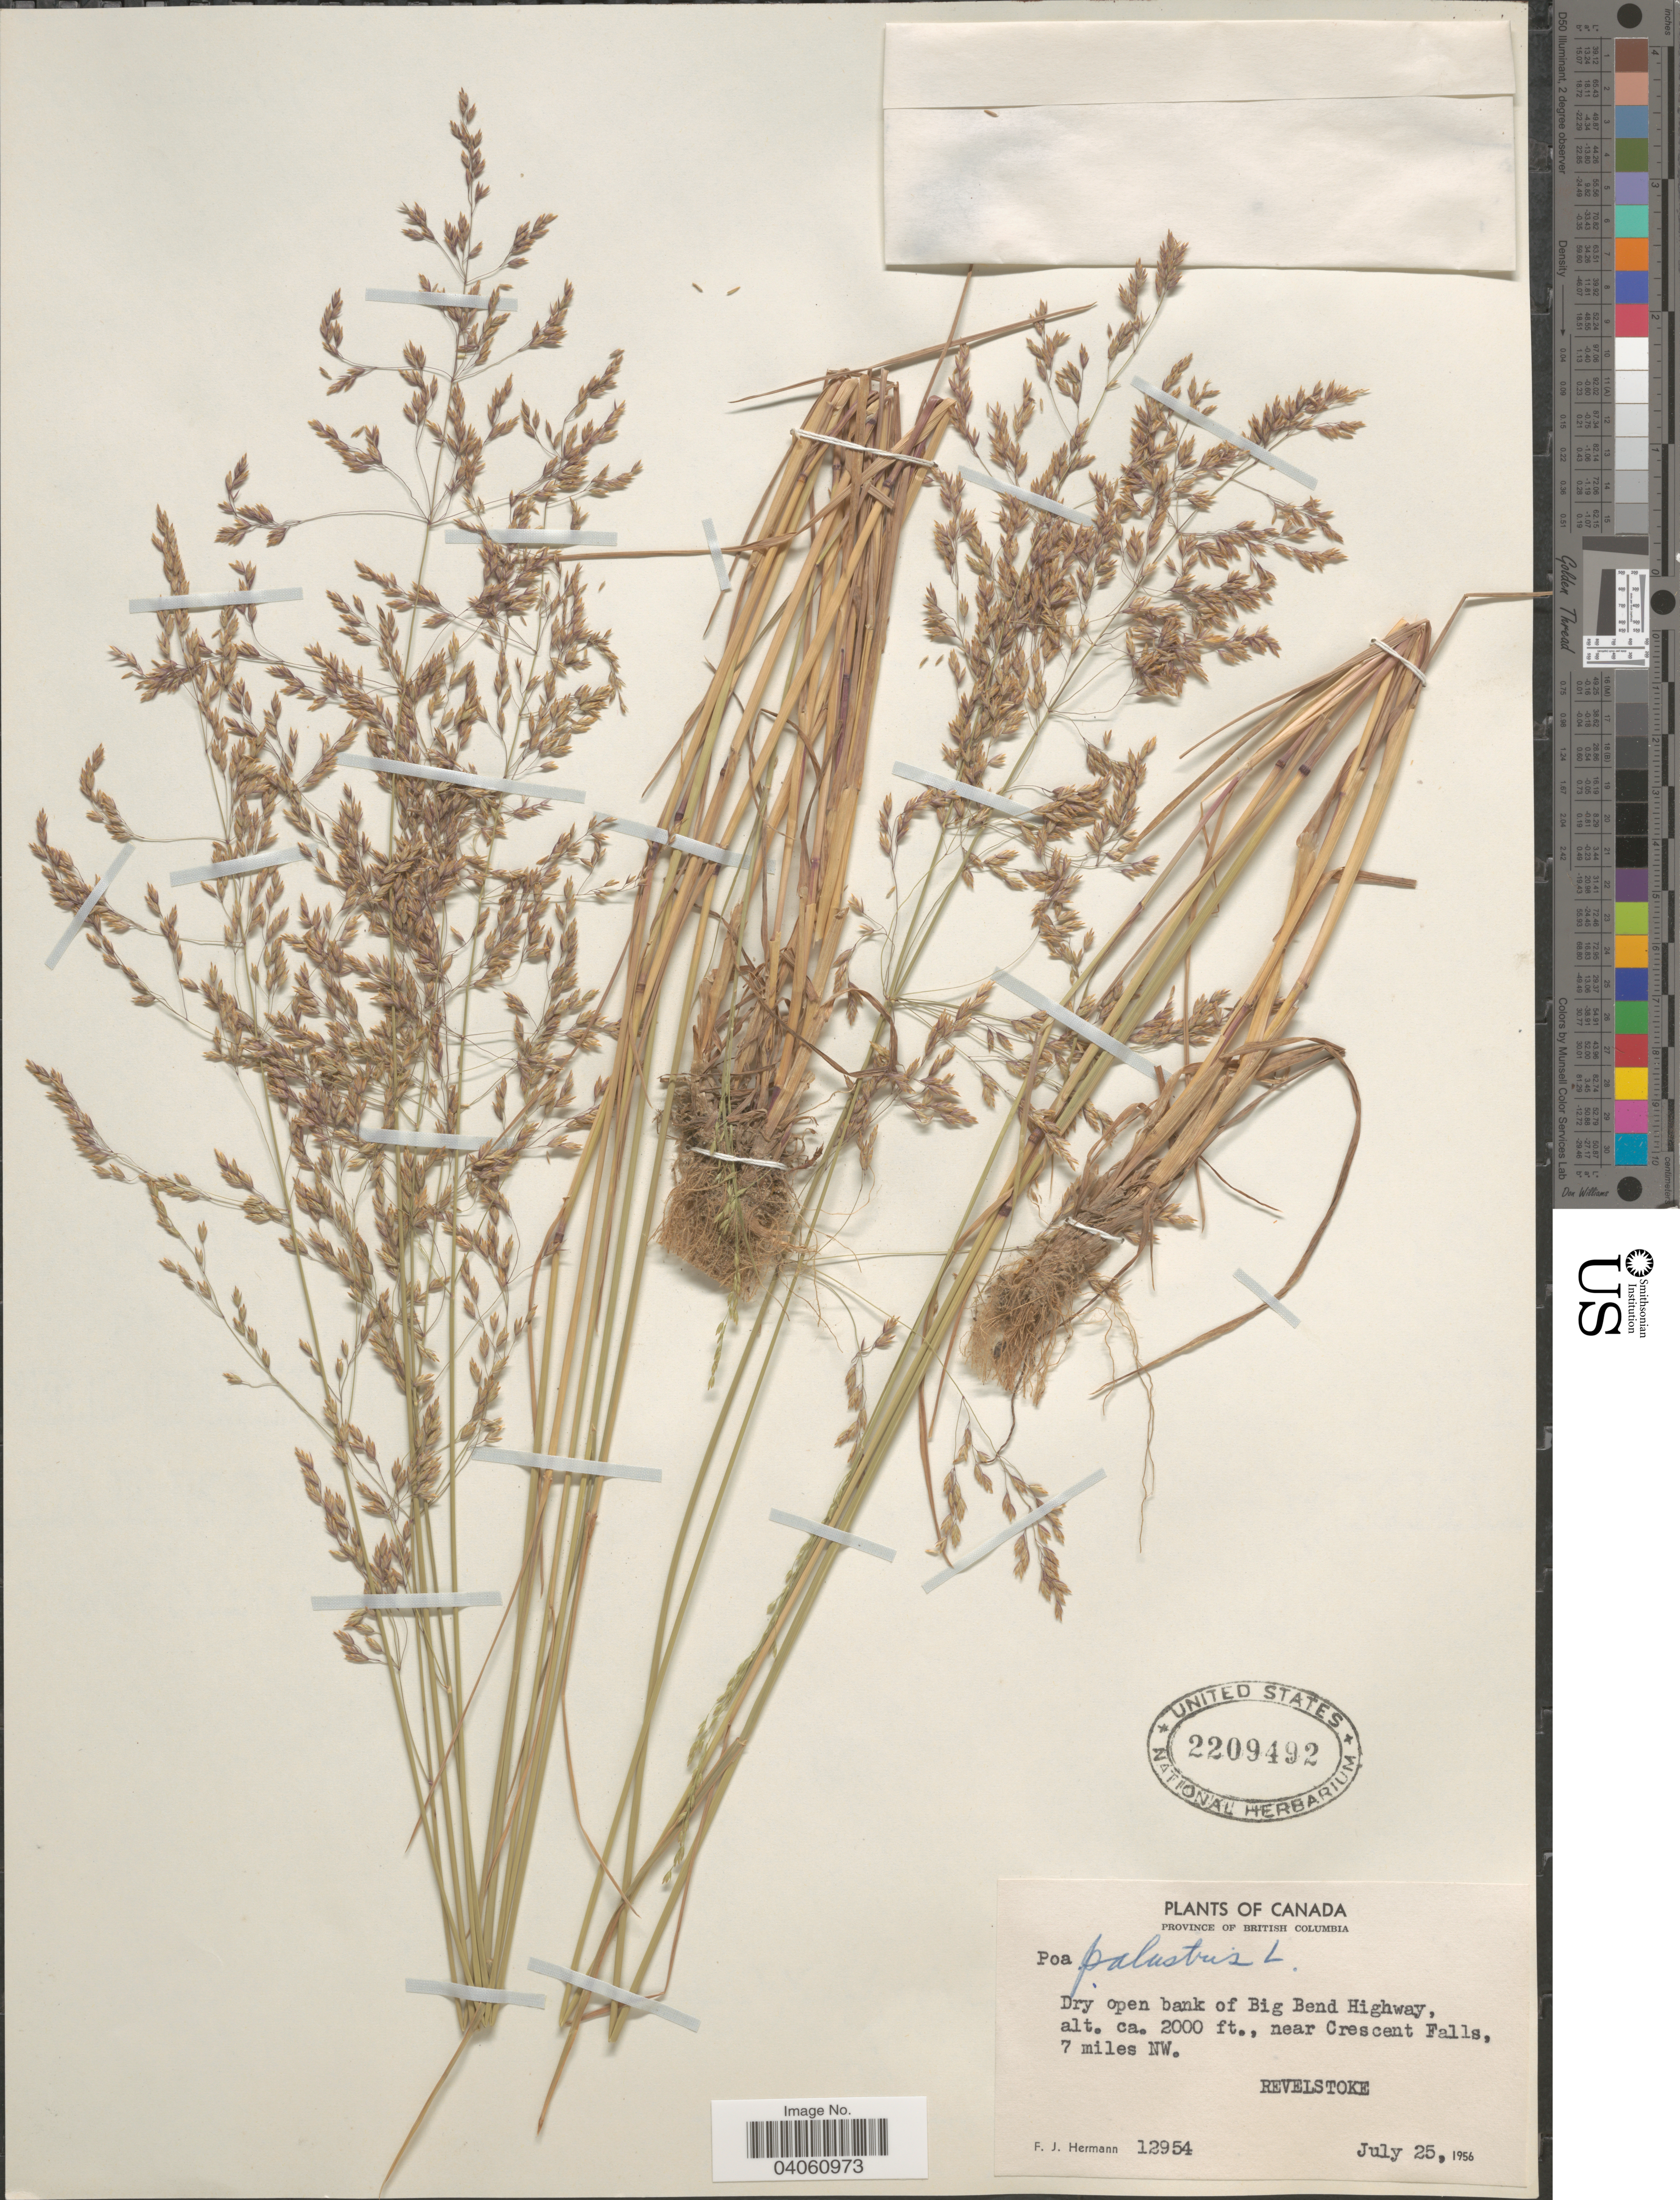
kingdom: Plantae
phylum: Tracheophyta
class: Liliopsida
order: Poales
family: Poaceae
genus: Poa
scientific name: Poa palustris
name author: L.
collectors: F. J. Hermann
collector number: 12954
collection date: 1956-07-25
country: Canada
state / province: British Columbia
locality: Big Bend Highway, near Crescent Falls, 7 miles NW. Revelstoke.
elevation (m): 610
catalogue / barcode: US 2209492